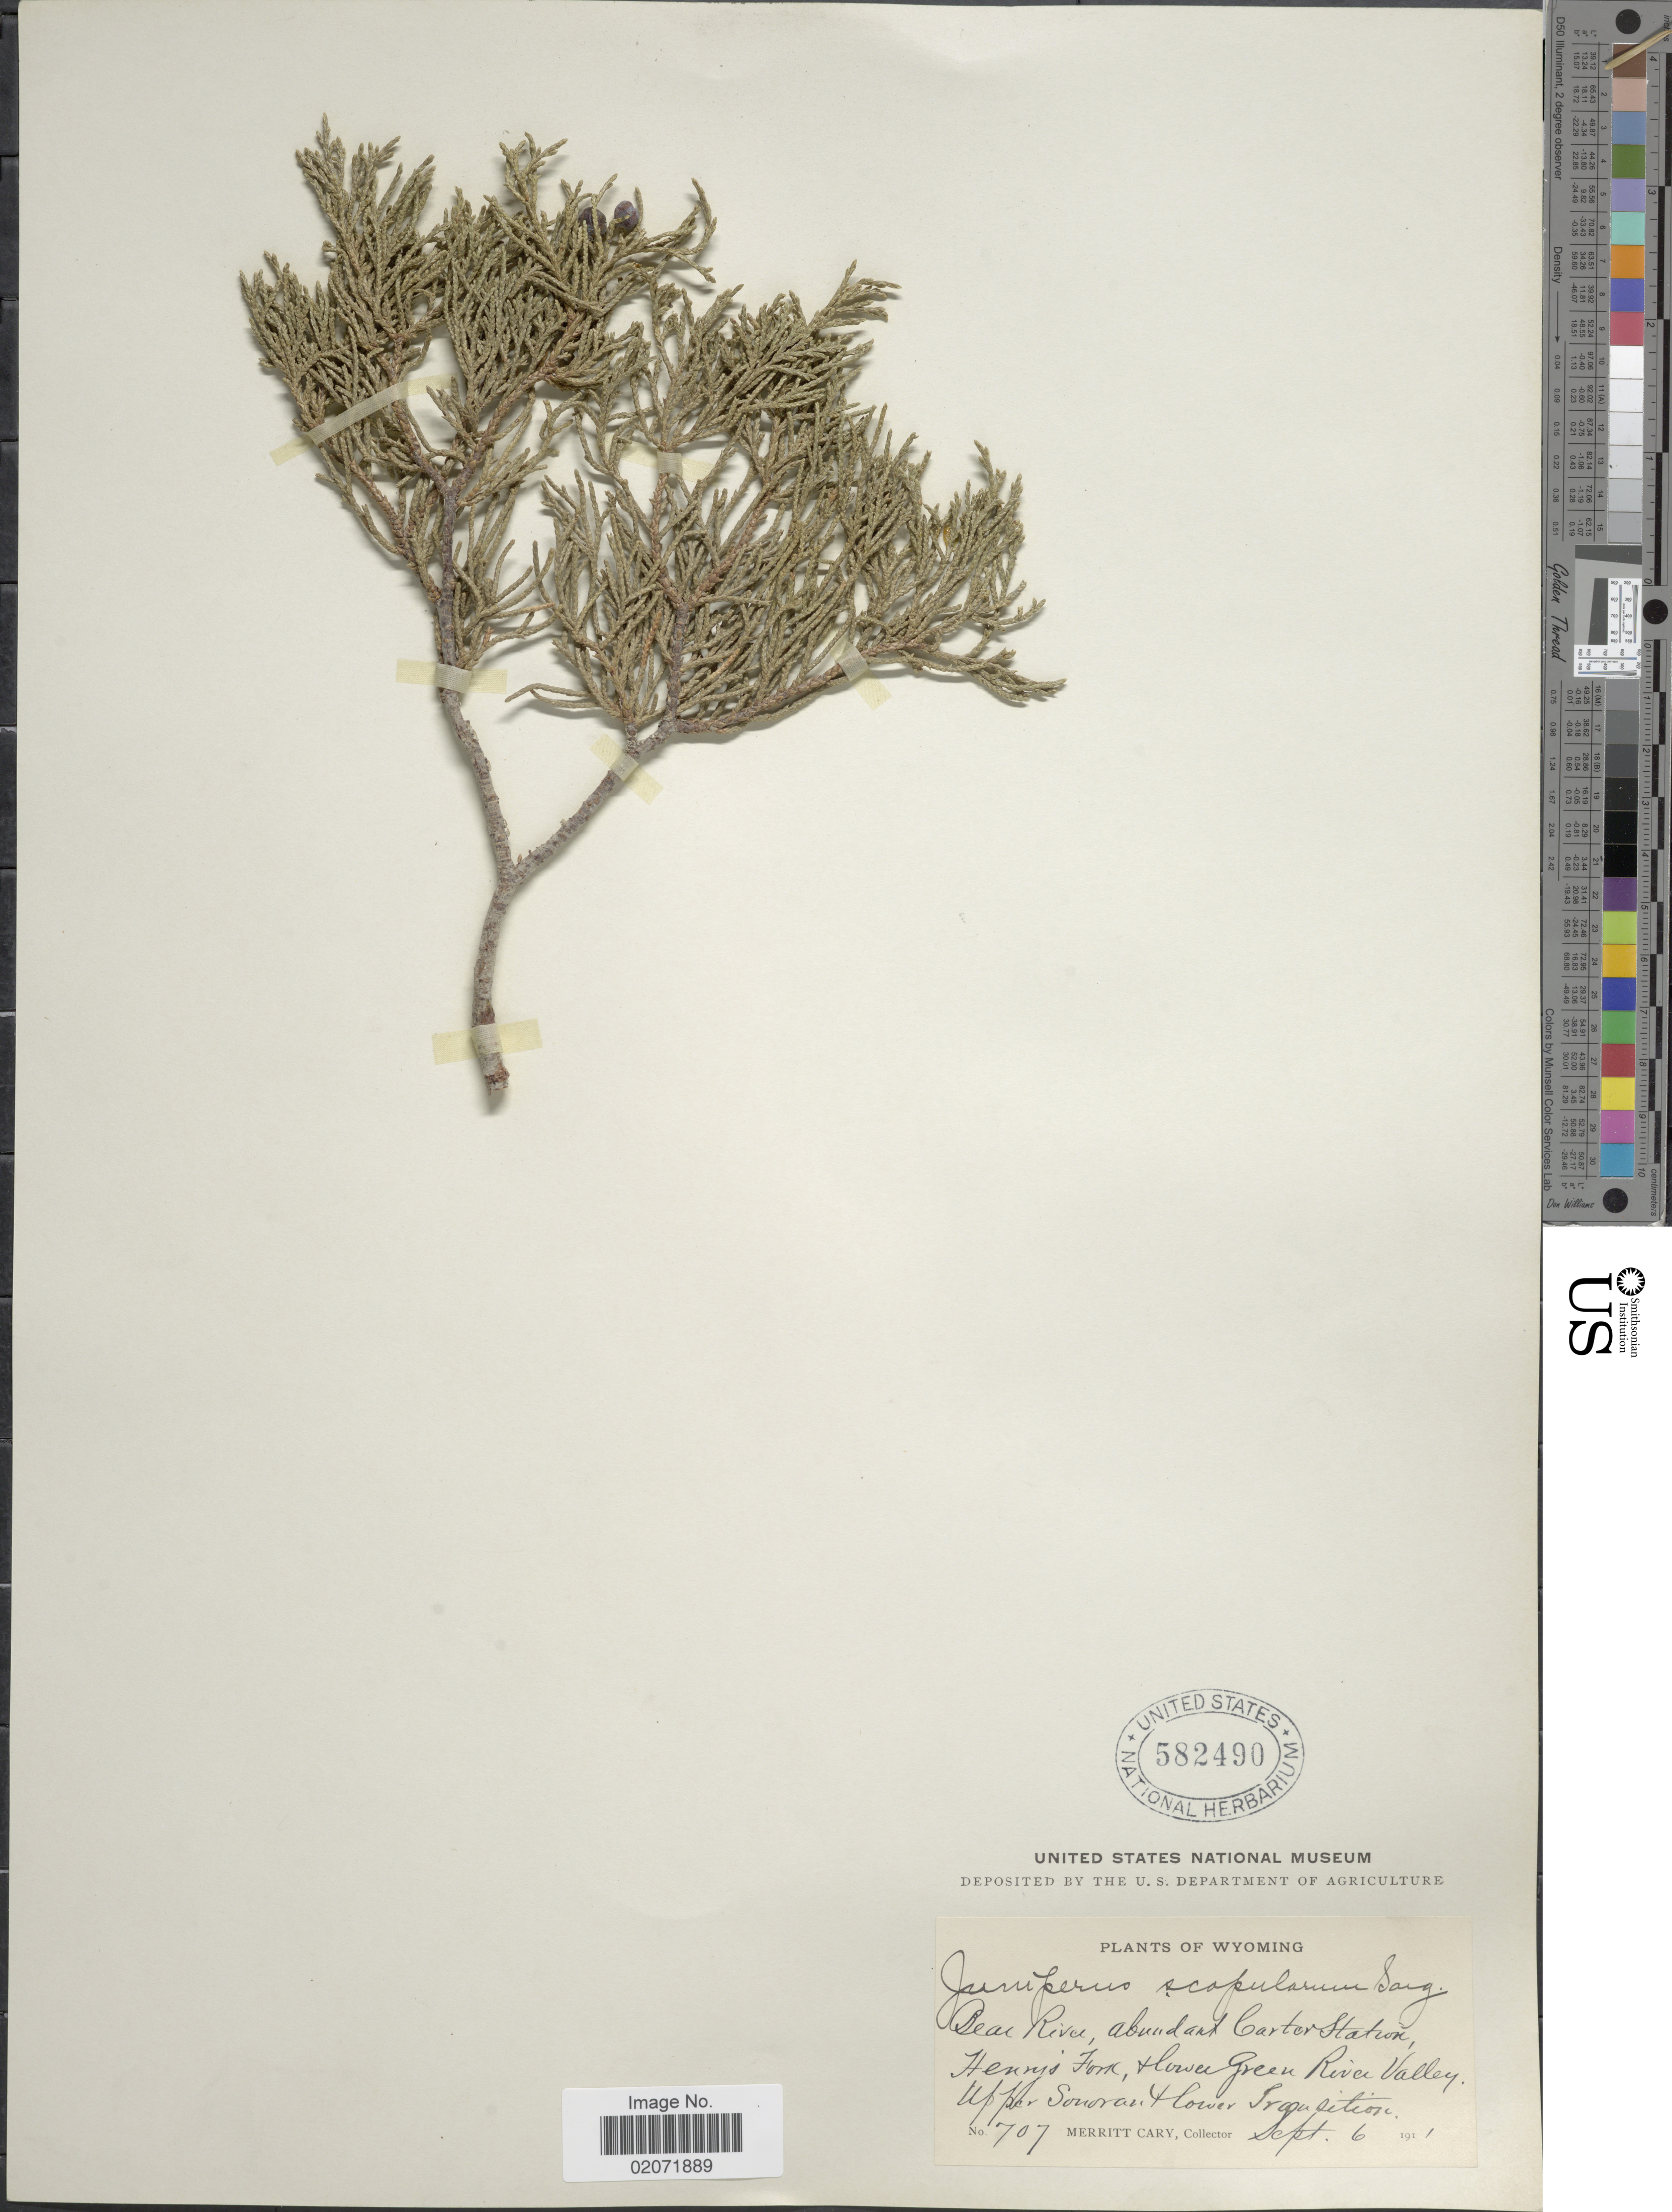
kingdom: Plantae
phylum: Tracheophyta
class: Pinopsida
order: Pinales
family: Cupressaceae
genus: Juniperus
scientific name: Juniperus scopulorum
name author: Sarg.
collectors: M. Cary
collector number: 707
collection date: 1911-09-06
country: United States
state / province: Wyoming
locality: Beai River, abudant Carter Station, Henrys Fork, Lower Green River Valley, Upper Sonoran Lower Irrigation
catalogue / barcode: US 582490